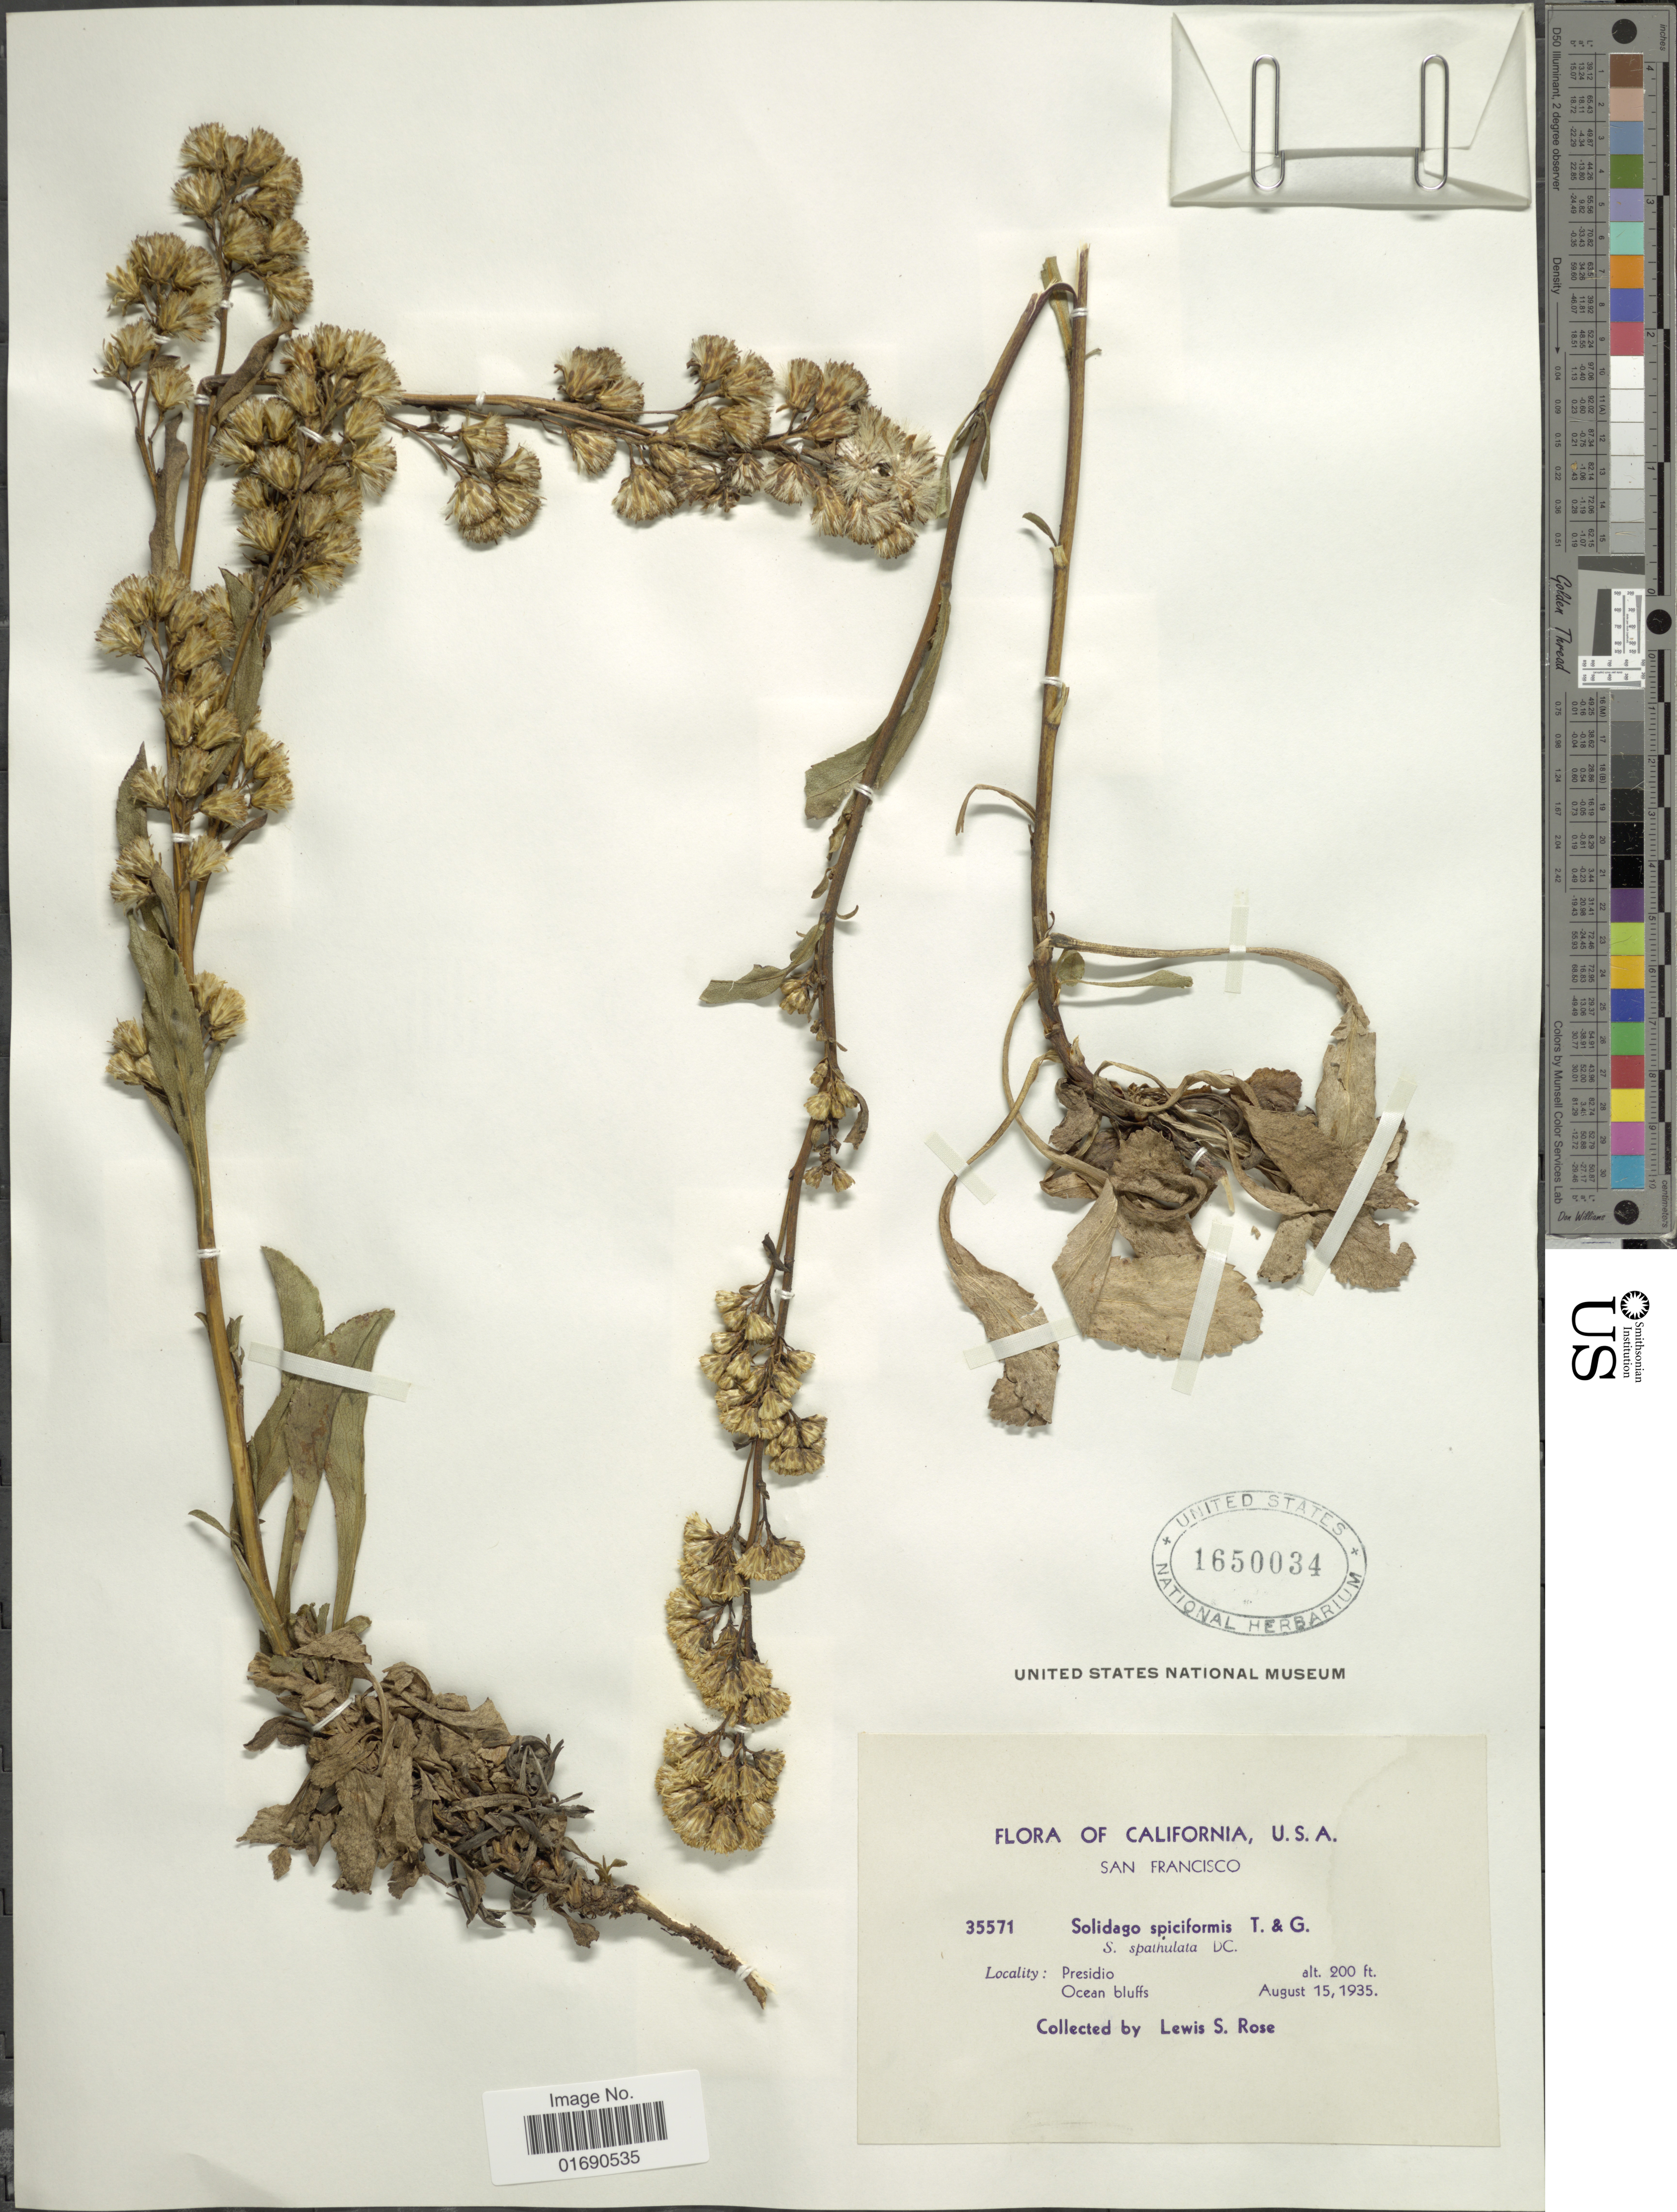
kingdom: Plantae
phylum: Tracheophyta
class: Magnoliopsida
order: Asterales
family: Asteraceae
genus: Solidago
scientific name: Solidago spathulata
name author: DC.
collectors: L. S. Rose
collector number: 35571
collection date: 1935-08-15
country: United States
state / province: California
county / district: San Francisco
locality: San Francisco, Presido, Ocean bluffs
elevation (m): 61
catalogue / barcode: US 1650034